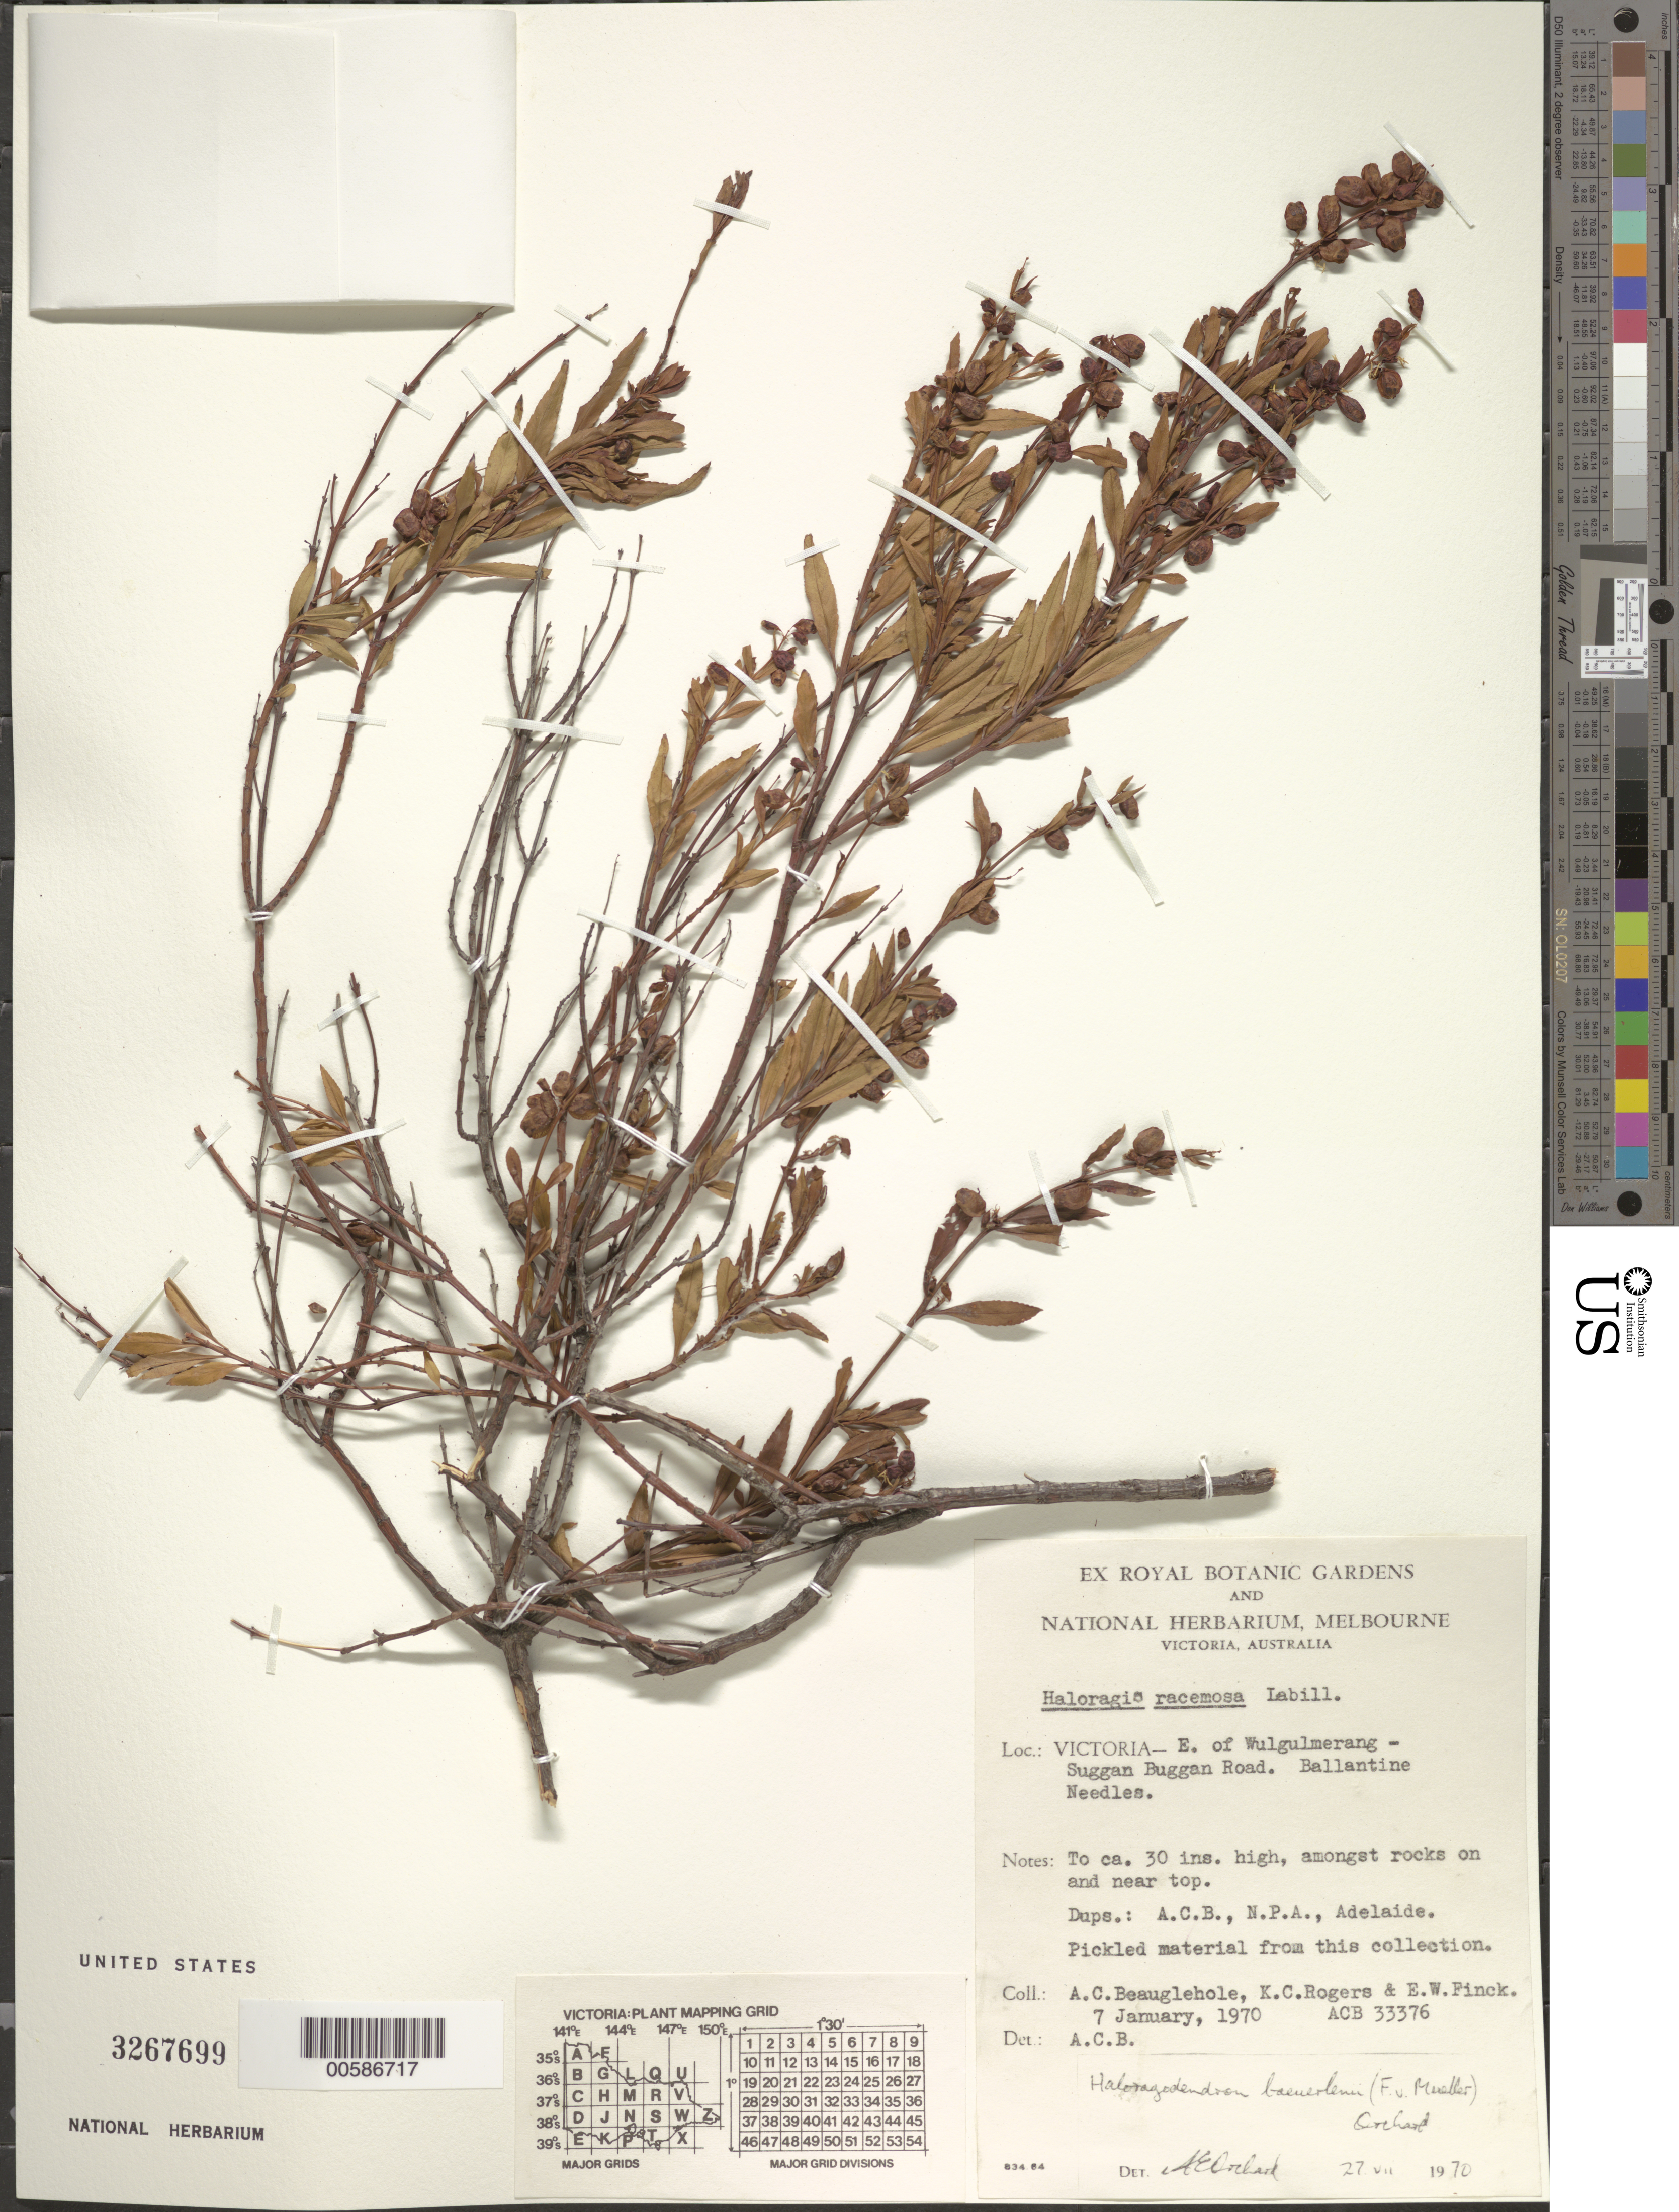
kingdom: Plantae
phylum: Tracheophyta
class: Magnoliopsida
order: Saxifragales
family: Haloragaceae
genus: Haloragis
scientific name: Haloragis racemosa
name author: Labill.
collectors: A. Beauglehole, K. Rogers & E. Finck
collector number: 33376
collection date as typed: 07 Jan 1970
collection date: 1970-01-07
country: Australia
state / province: Victoria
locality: E of Wulgulmerang-Suggan Buggan Road, Ballantine Needles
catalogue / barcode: US 3267699